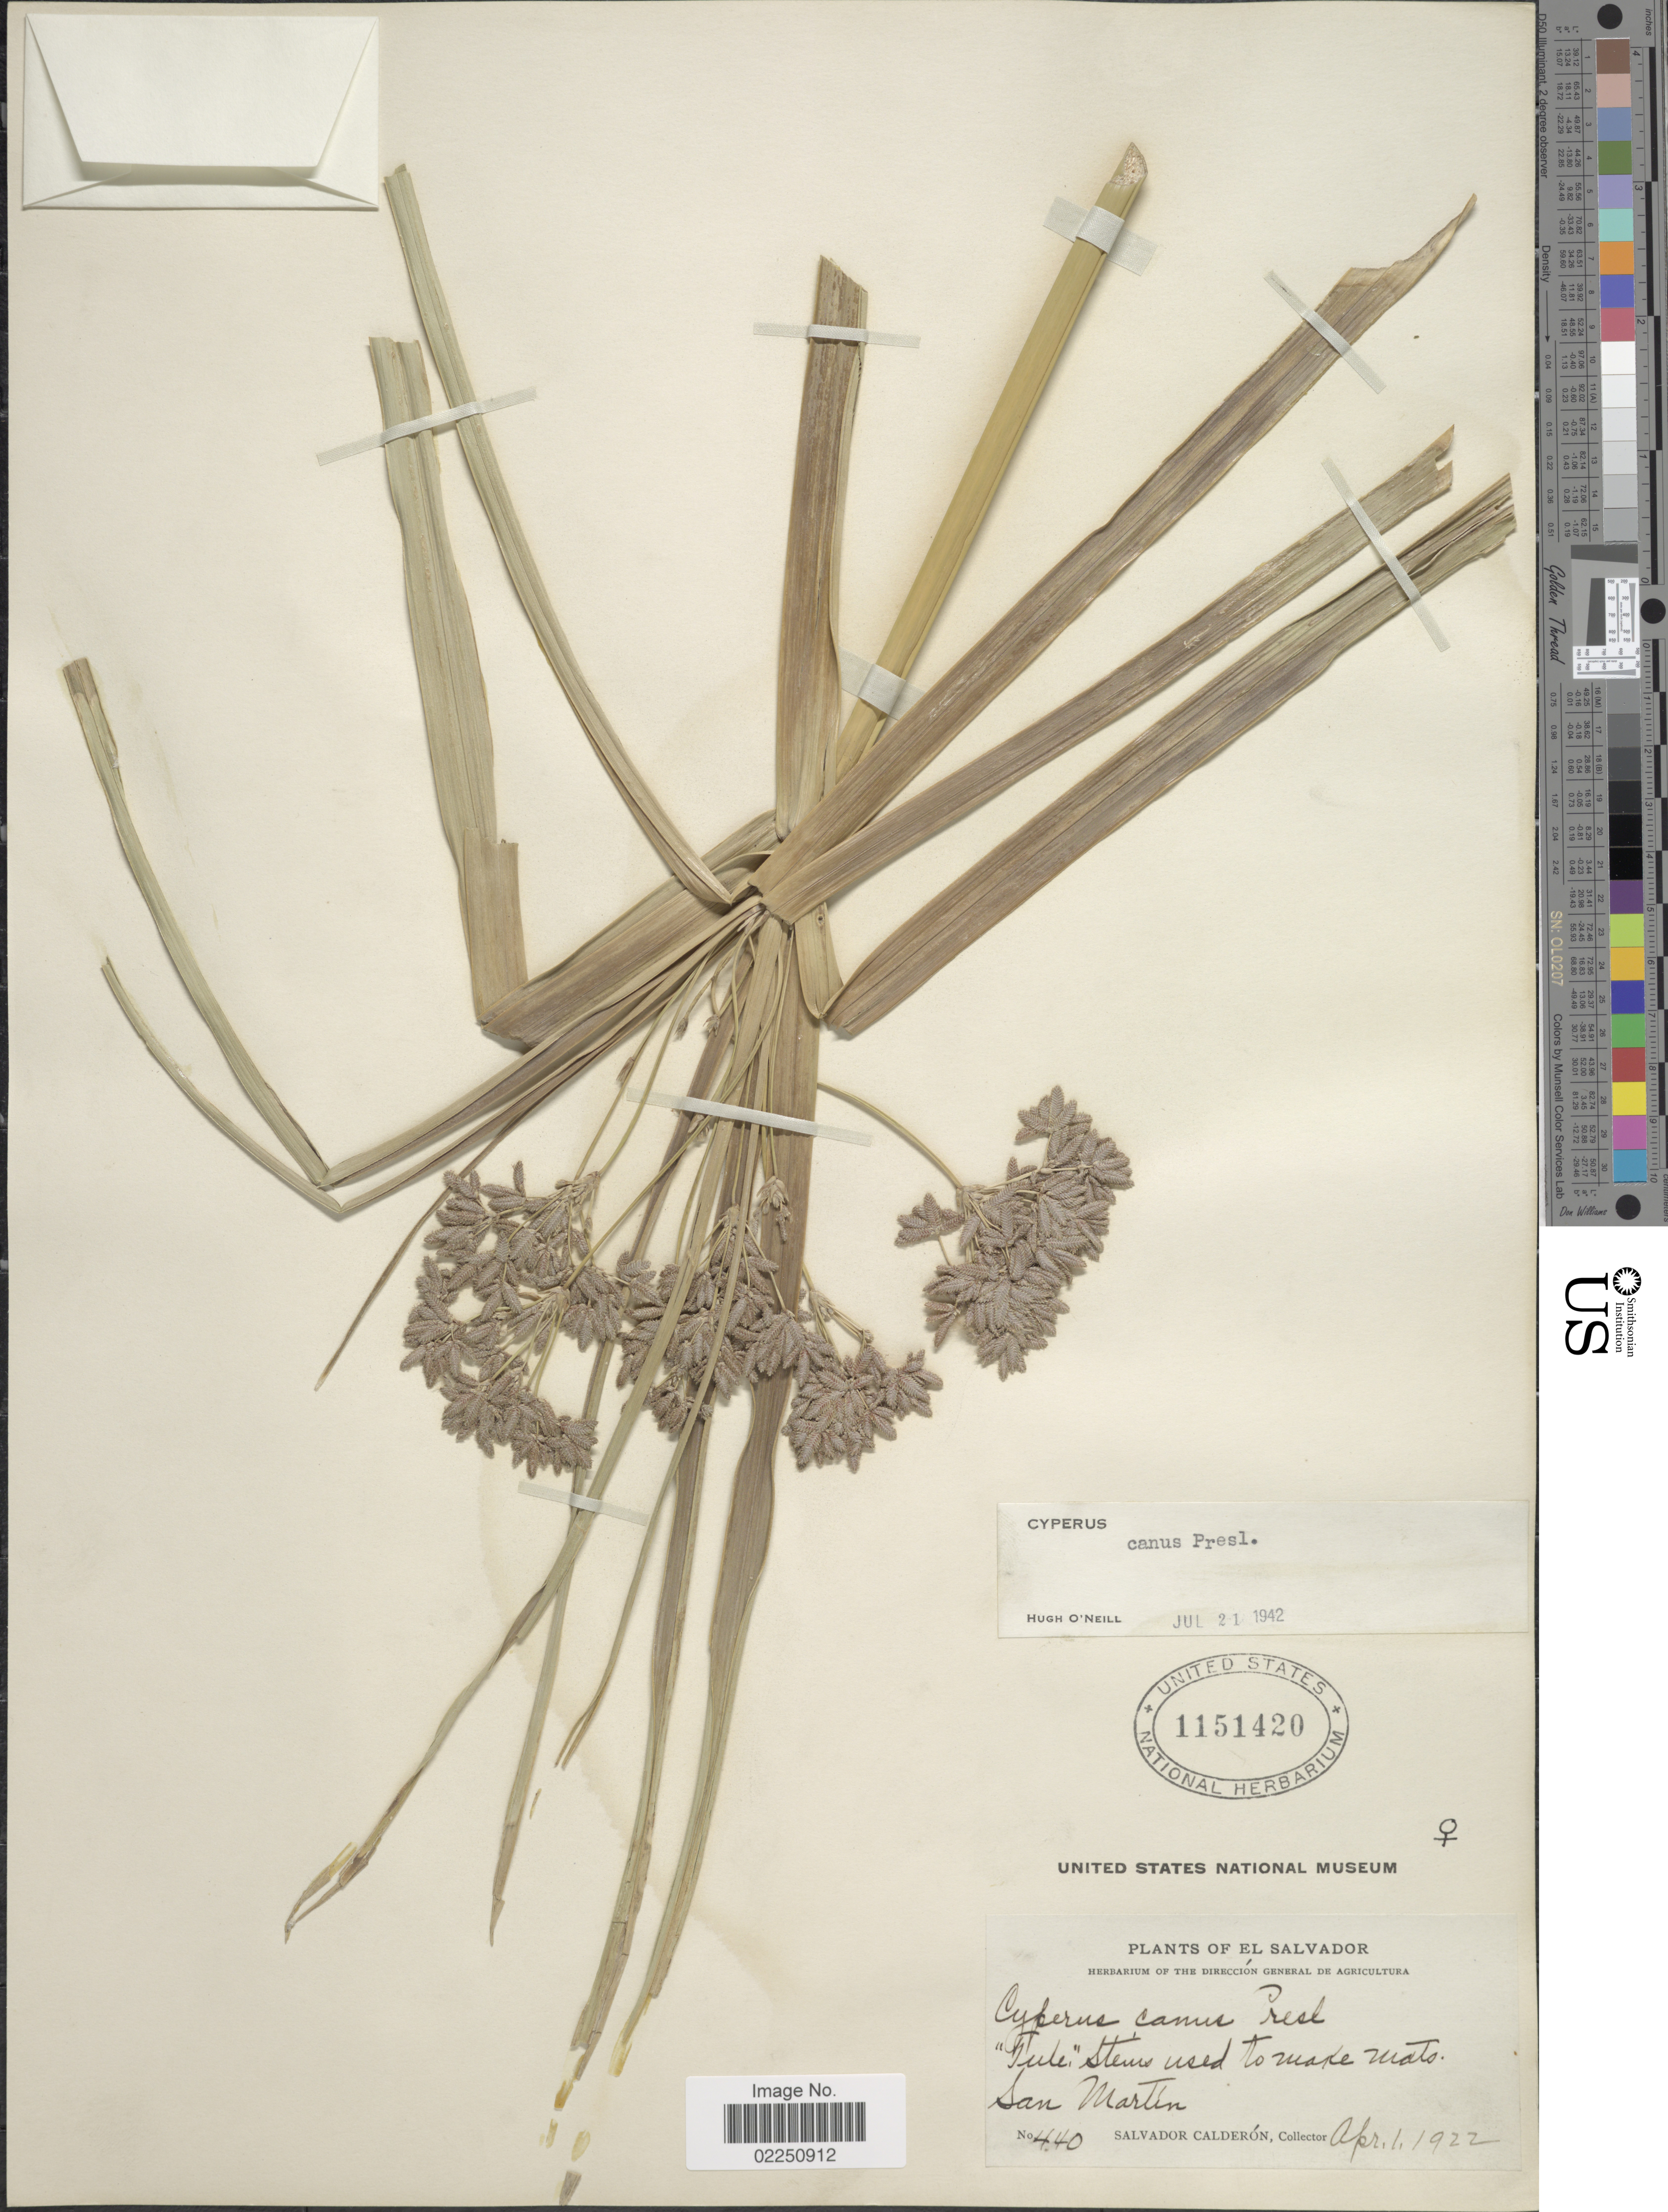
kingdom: Plantae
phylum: Tracheophyta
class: Liliopsida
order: Poales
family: Cyperaceae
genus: Cyperus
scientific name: Cyperus canus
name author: J. Presl & C. Presl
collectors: S. Calderón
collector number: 440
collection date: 1922-04-01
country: El Salvador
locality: San Martin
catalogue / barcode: US 1151420